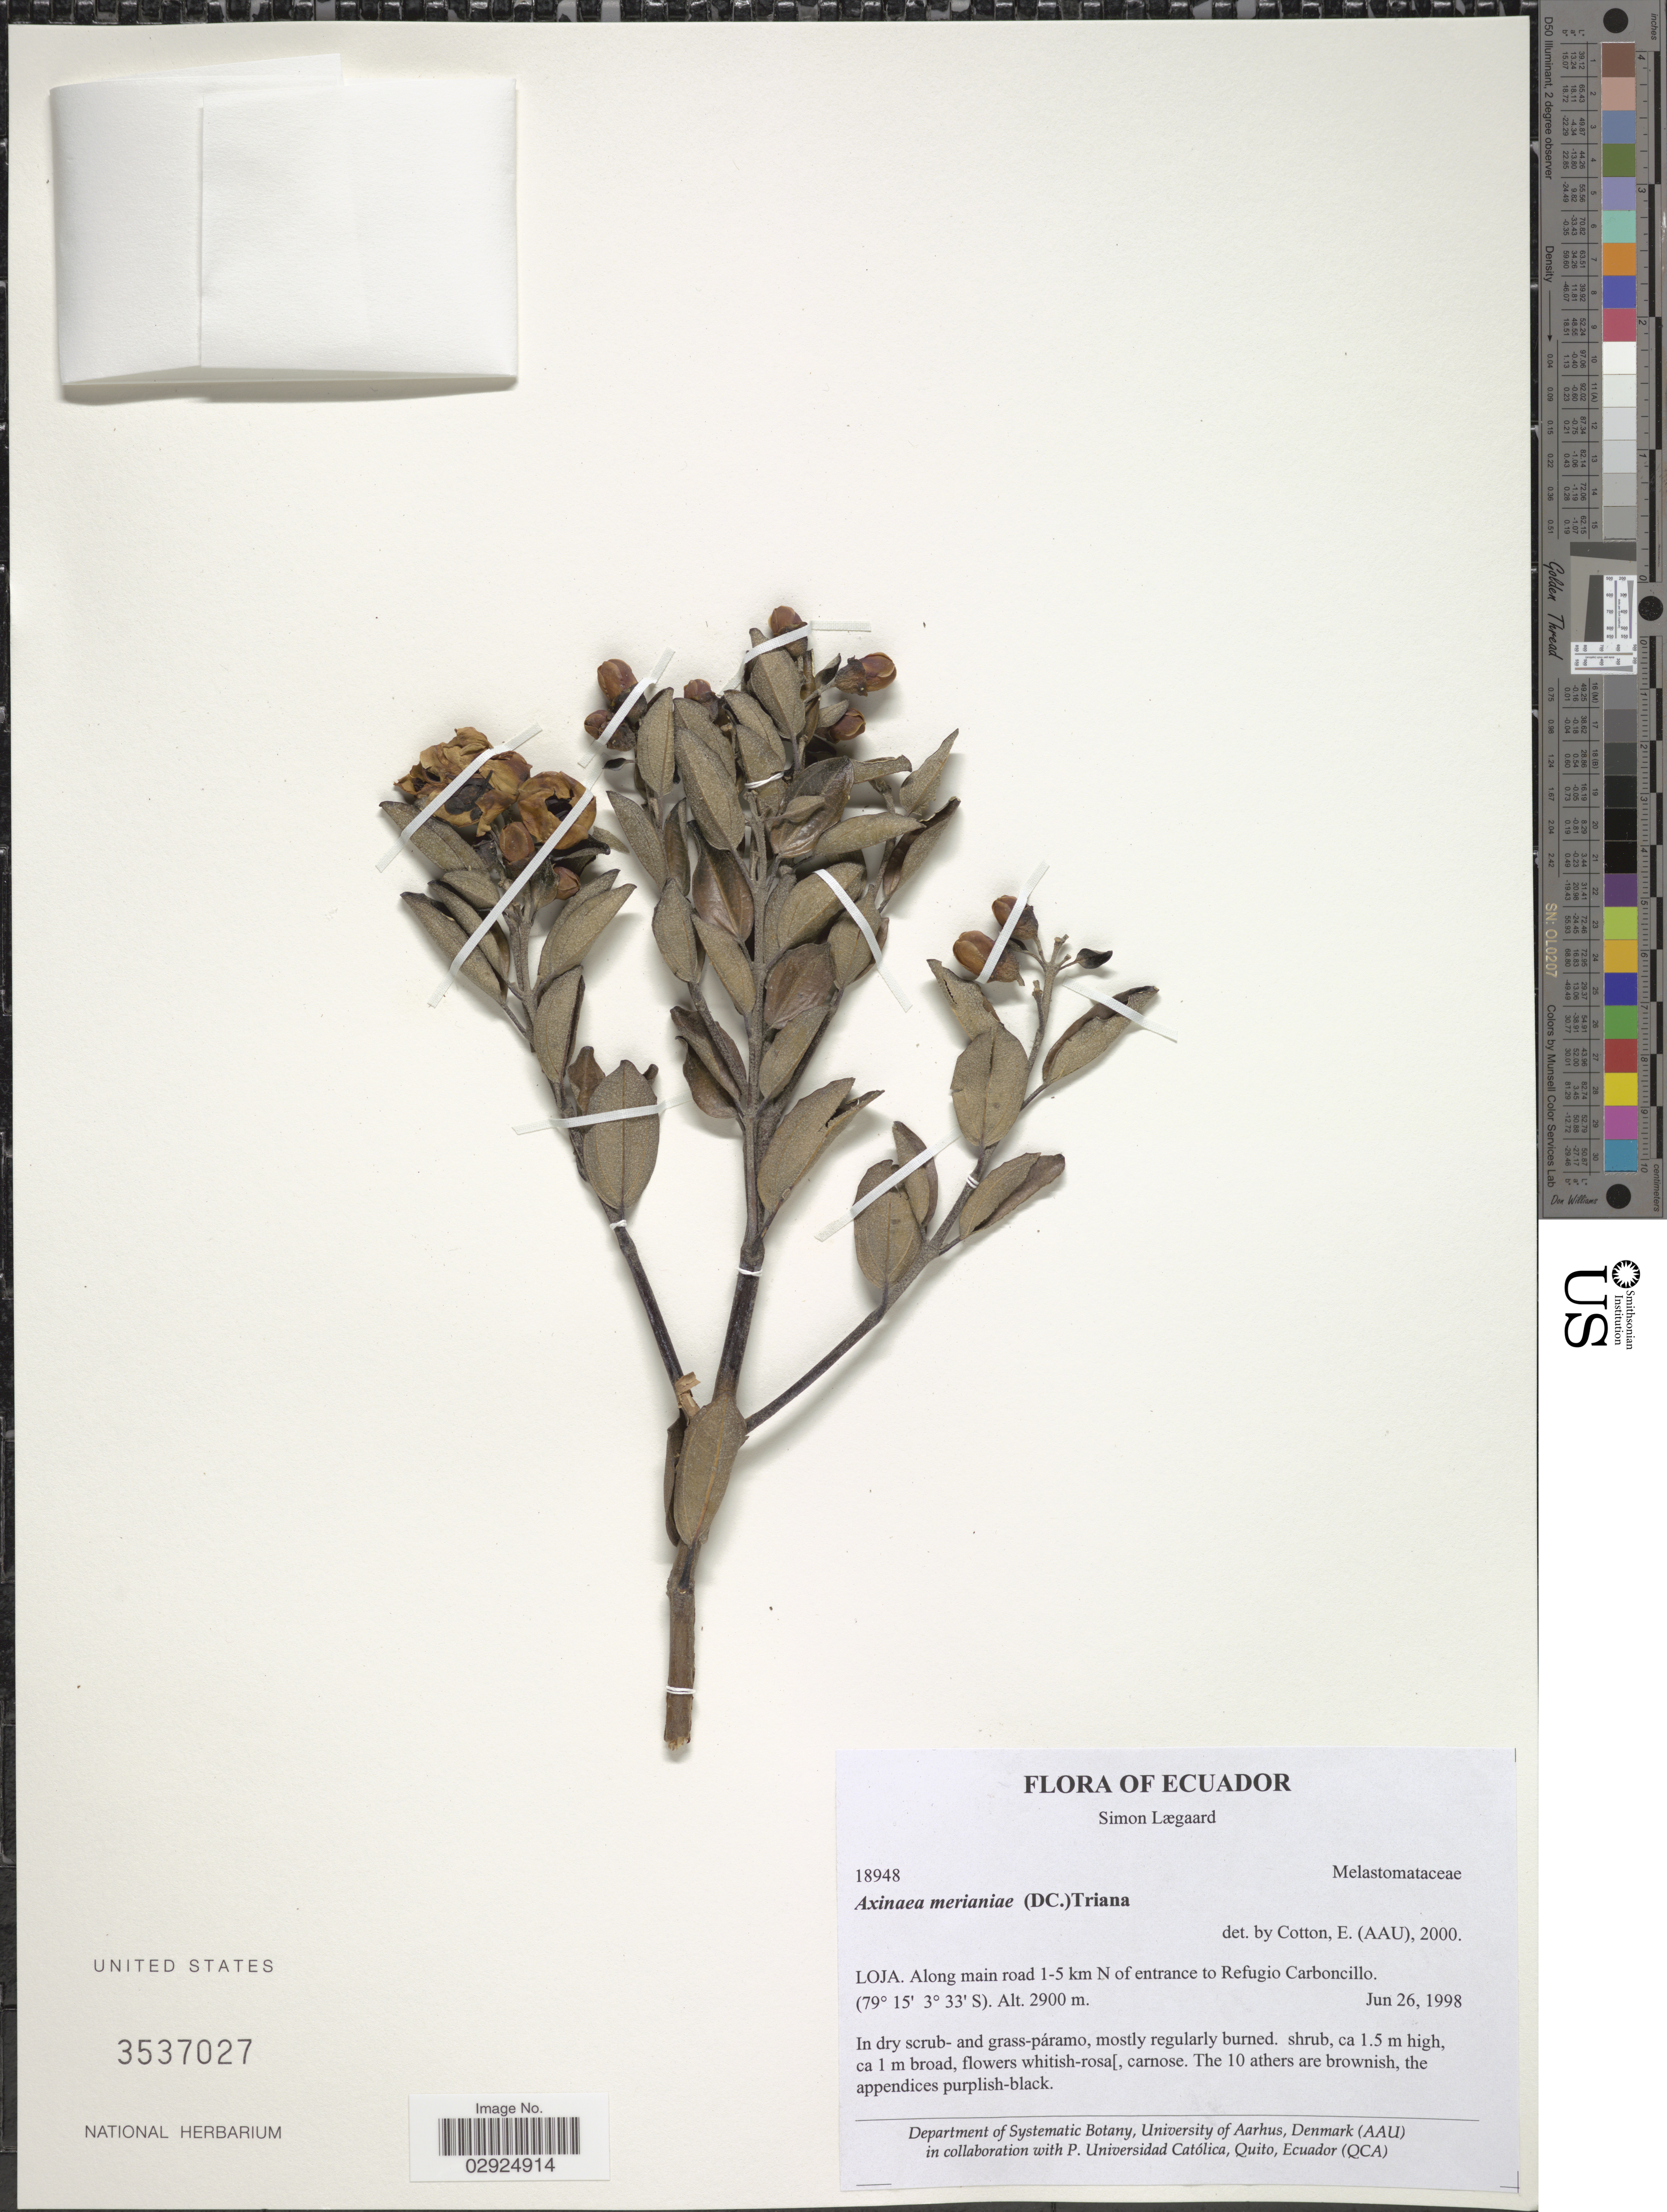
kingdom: Plantae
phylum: Tracheophyta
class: Magnoliopsida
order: Myrtales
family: Melastomataceae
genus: Axinaea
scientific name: Axinaea merianiae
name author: (DC.) Triana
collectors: S. Lægaard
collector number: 18948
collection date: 1998-06-26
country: Ecuador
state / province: Loja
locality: Loja, Along main road 1-5 km N of entrance to Refugio Carboncillo.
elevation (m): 2900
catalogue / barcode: US 3537027